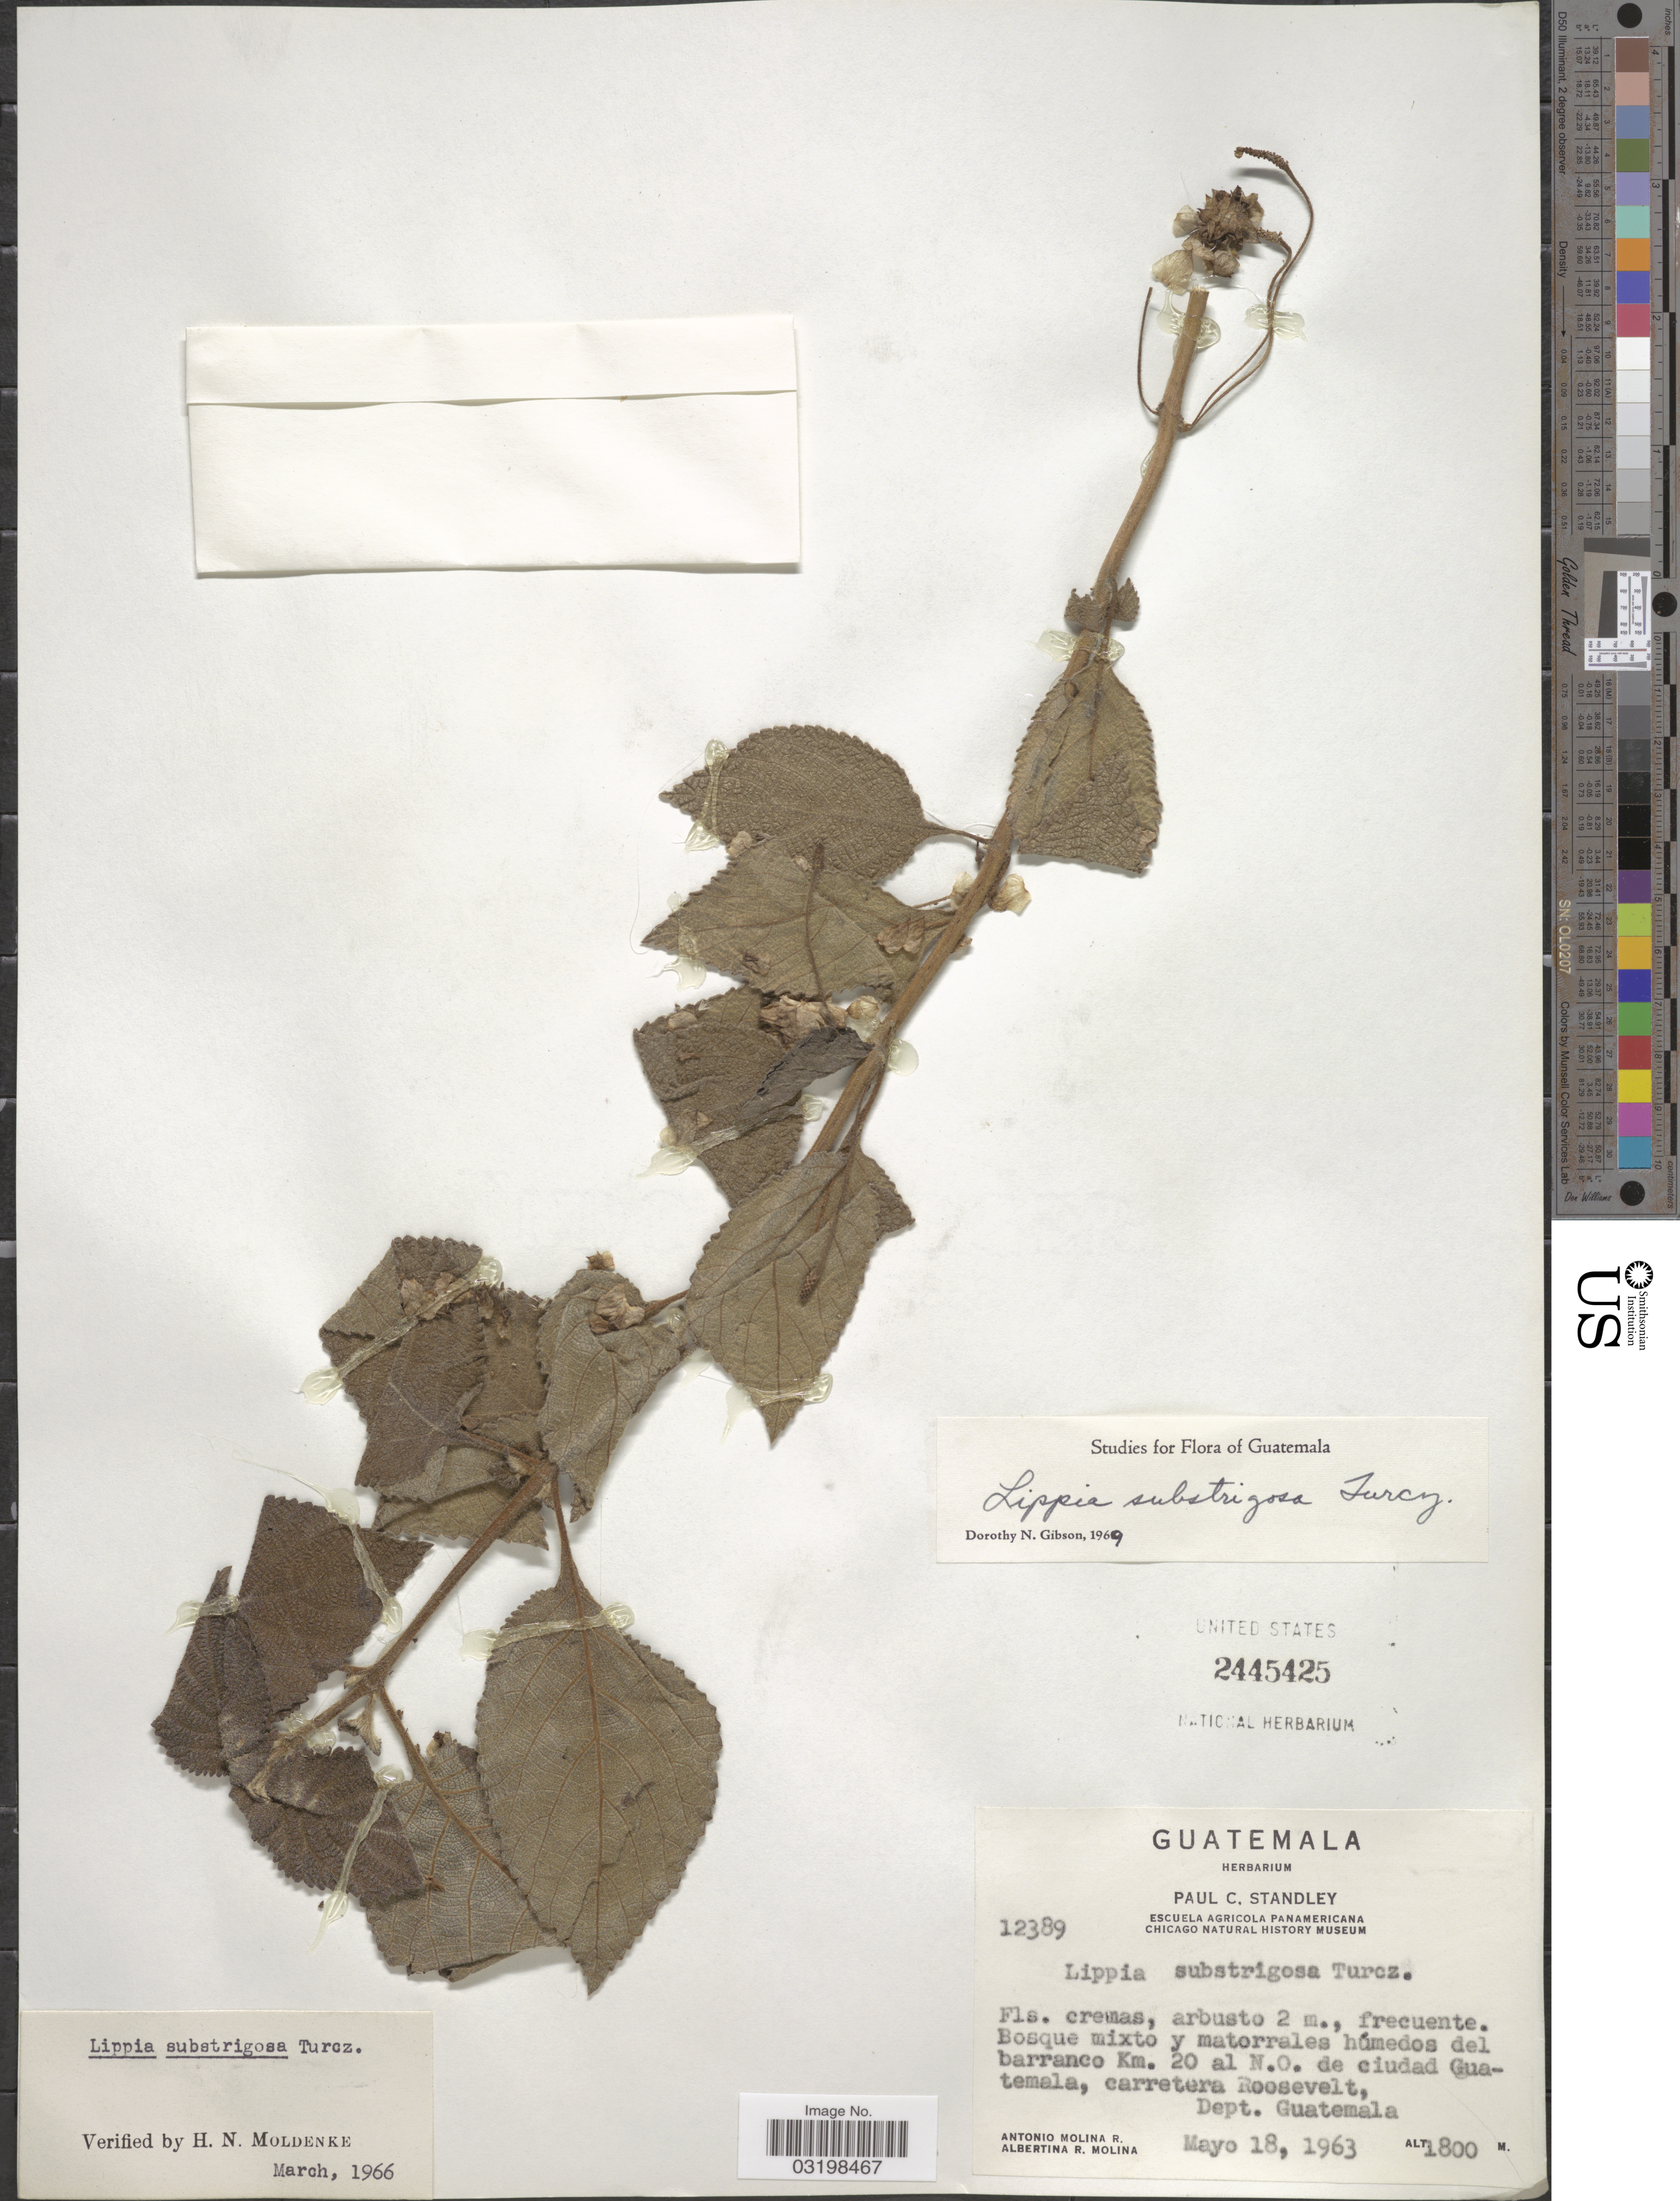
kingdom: Plantae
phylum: Tracheophyta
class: Magnoliopsida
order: Lamiales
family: Verbenaceae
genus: Lippia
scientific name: Lippia umbellata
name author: Cav.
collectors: A. Molina R. & A. R. Molina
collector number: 12389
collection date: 1963-05-18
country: Guatemala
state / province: Guatemala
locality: Bosque mixto y matorrales húmedos del barranco Km. 20 al N.O. de ciudad Guatemala, carretera Roosevelt, Dept. Guatemala.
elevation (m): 1800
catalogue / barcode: US 2445425